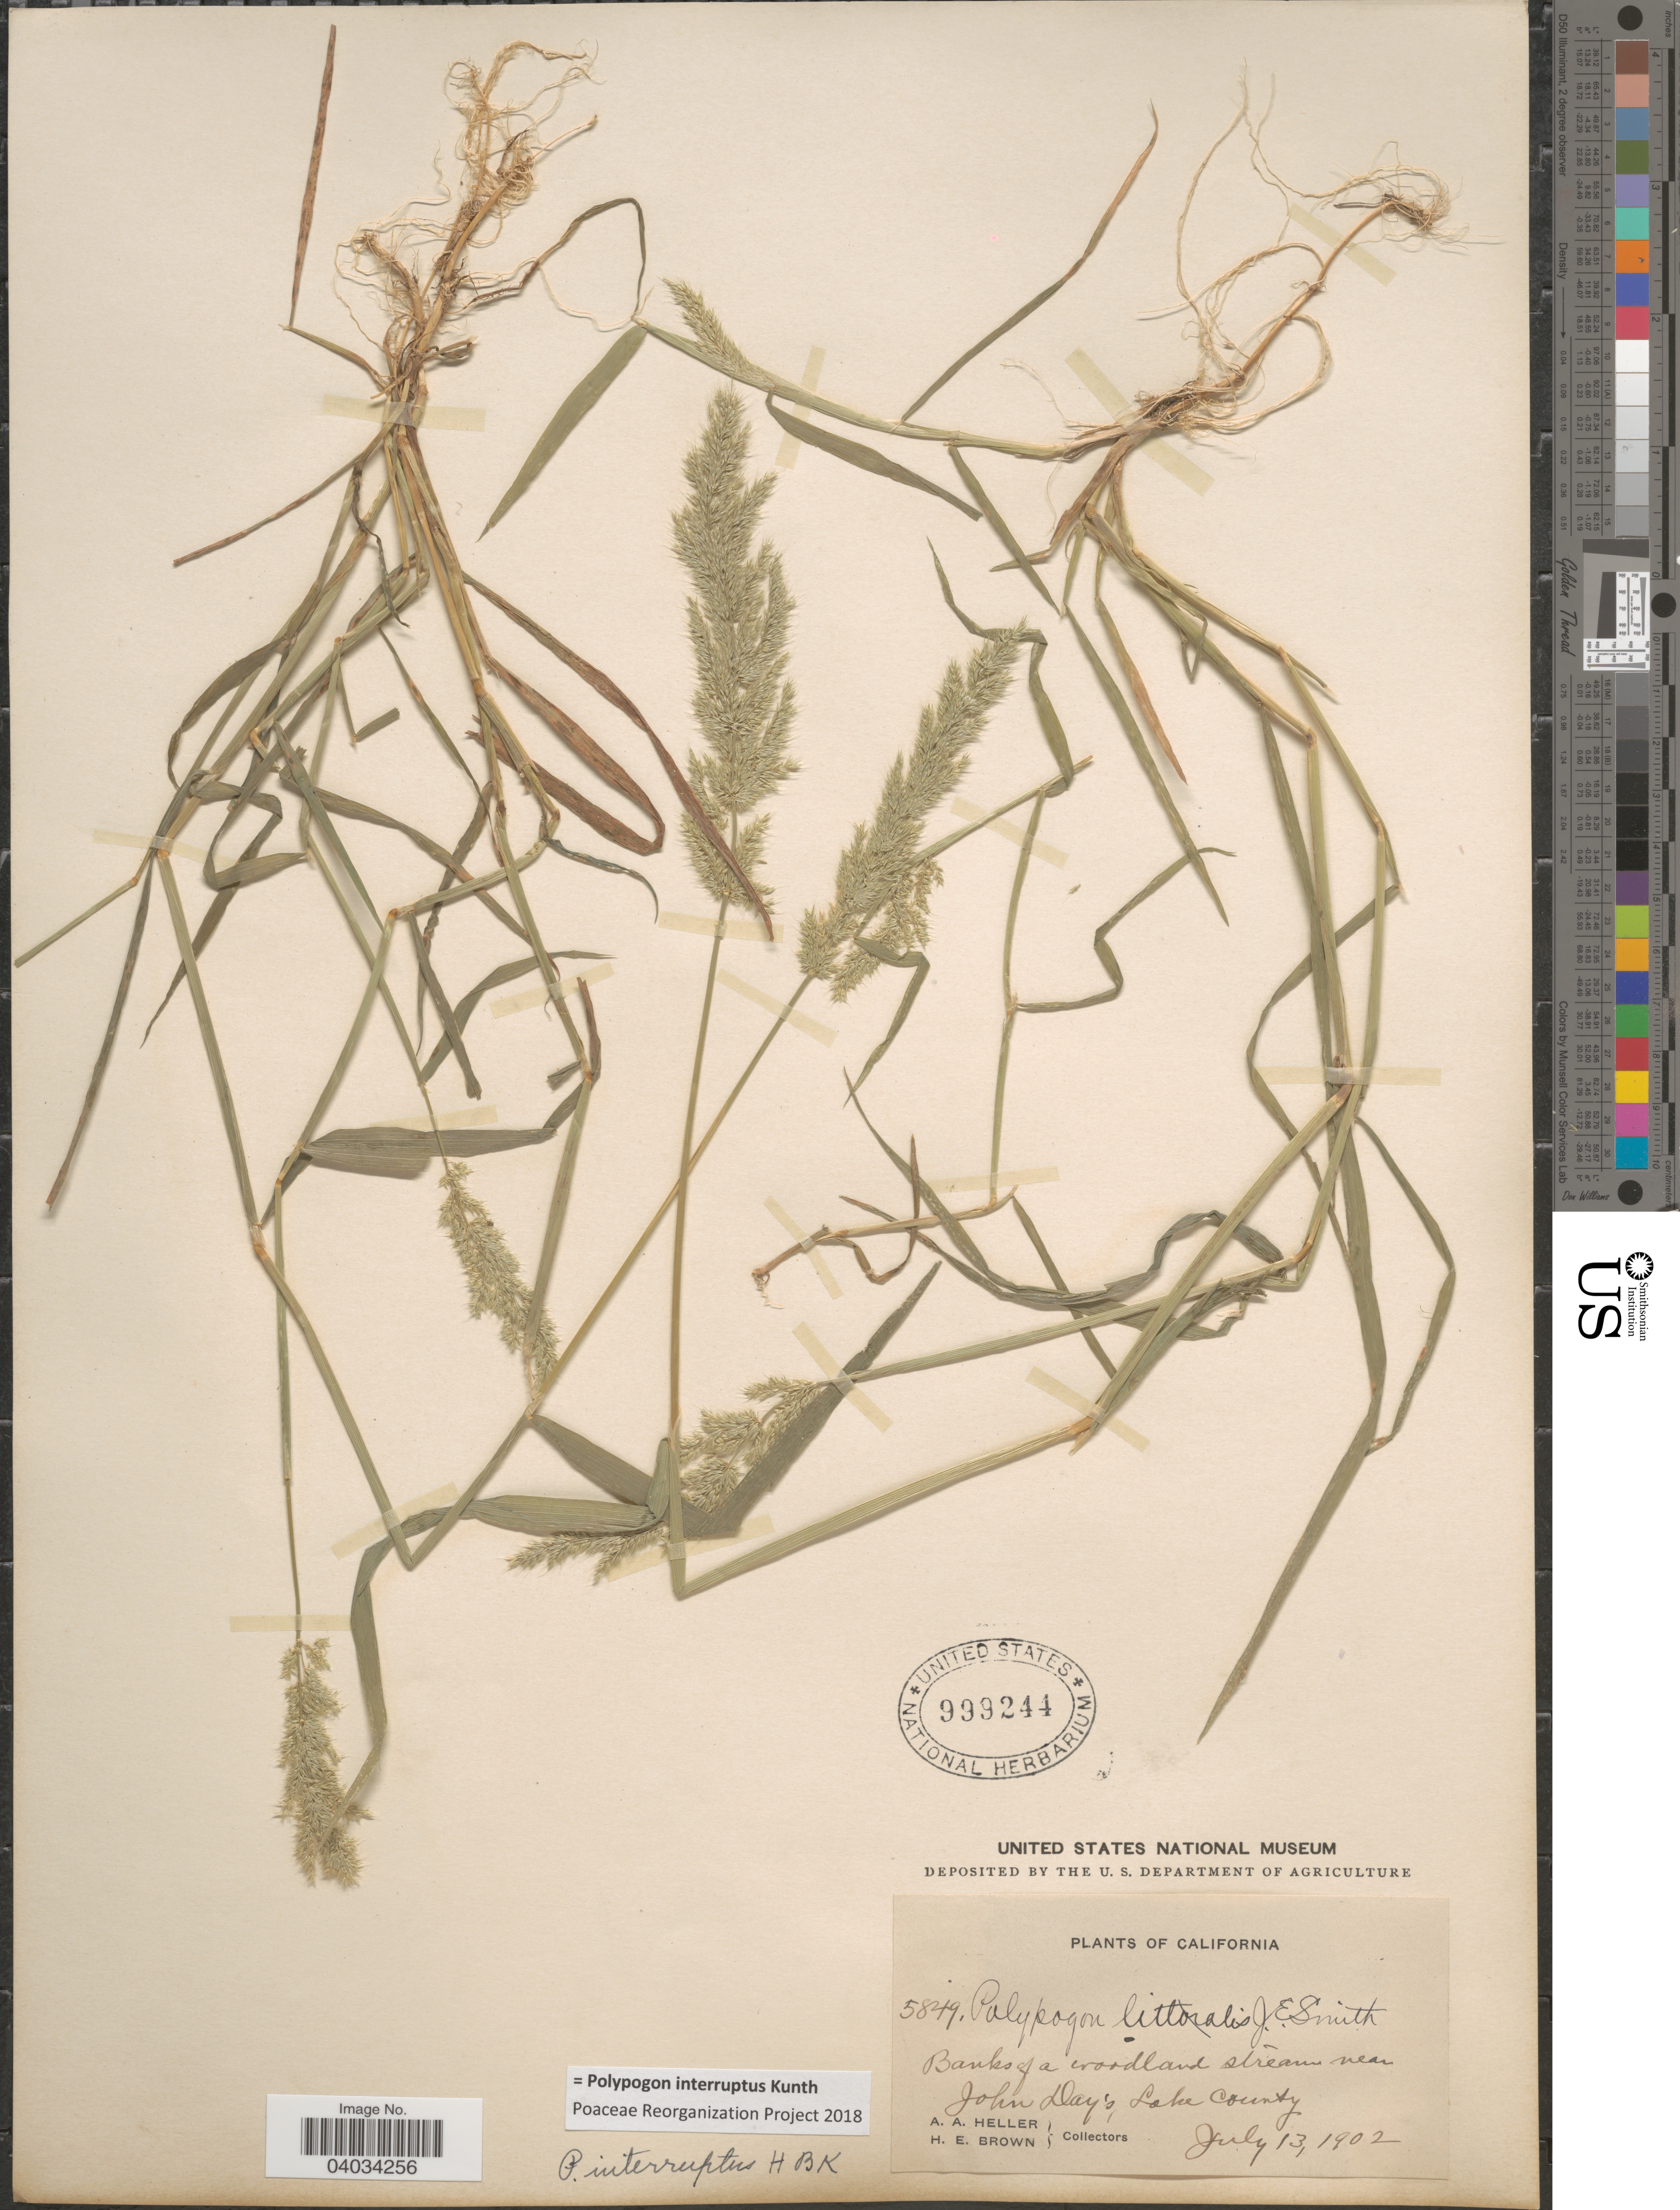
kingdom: Plantae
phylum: Tracheophyta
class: Liliopsida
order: Poales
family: Poaceae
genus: Polypogon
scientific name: Polypogon interruptus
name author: Kunth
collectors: A. A. Heller & H. E. Brown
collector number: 5849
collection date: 1902-07-13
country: United States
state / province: California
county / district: Lake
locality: Banks of a woodland stream near John Day's, Lake County.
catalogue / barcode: US 999244